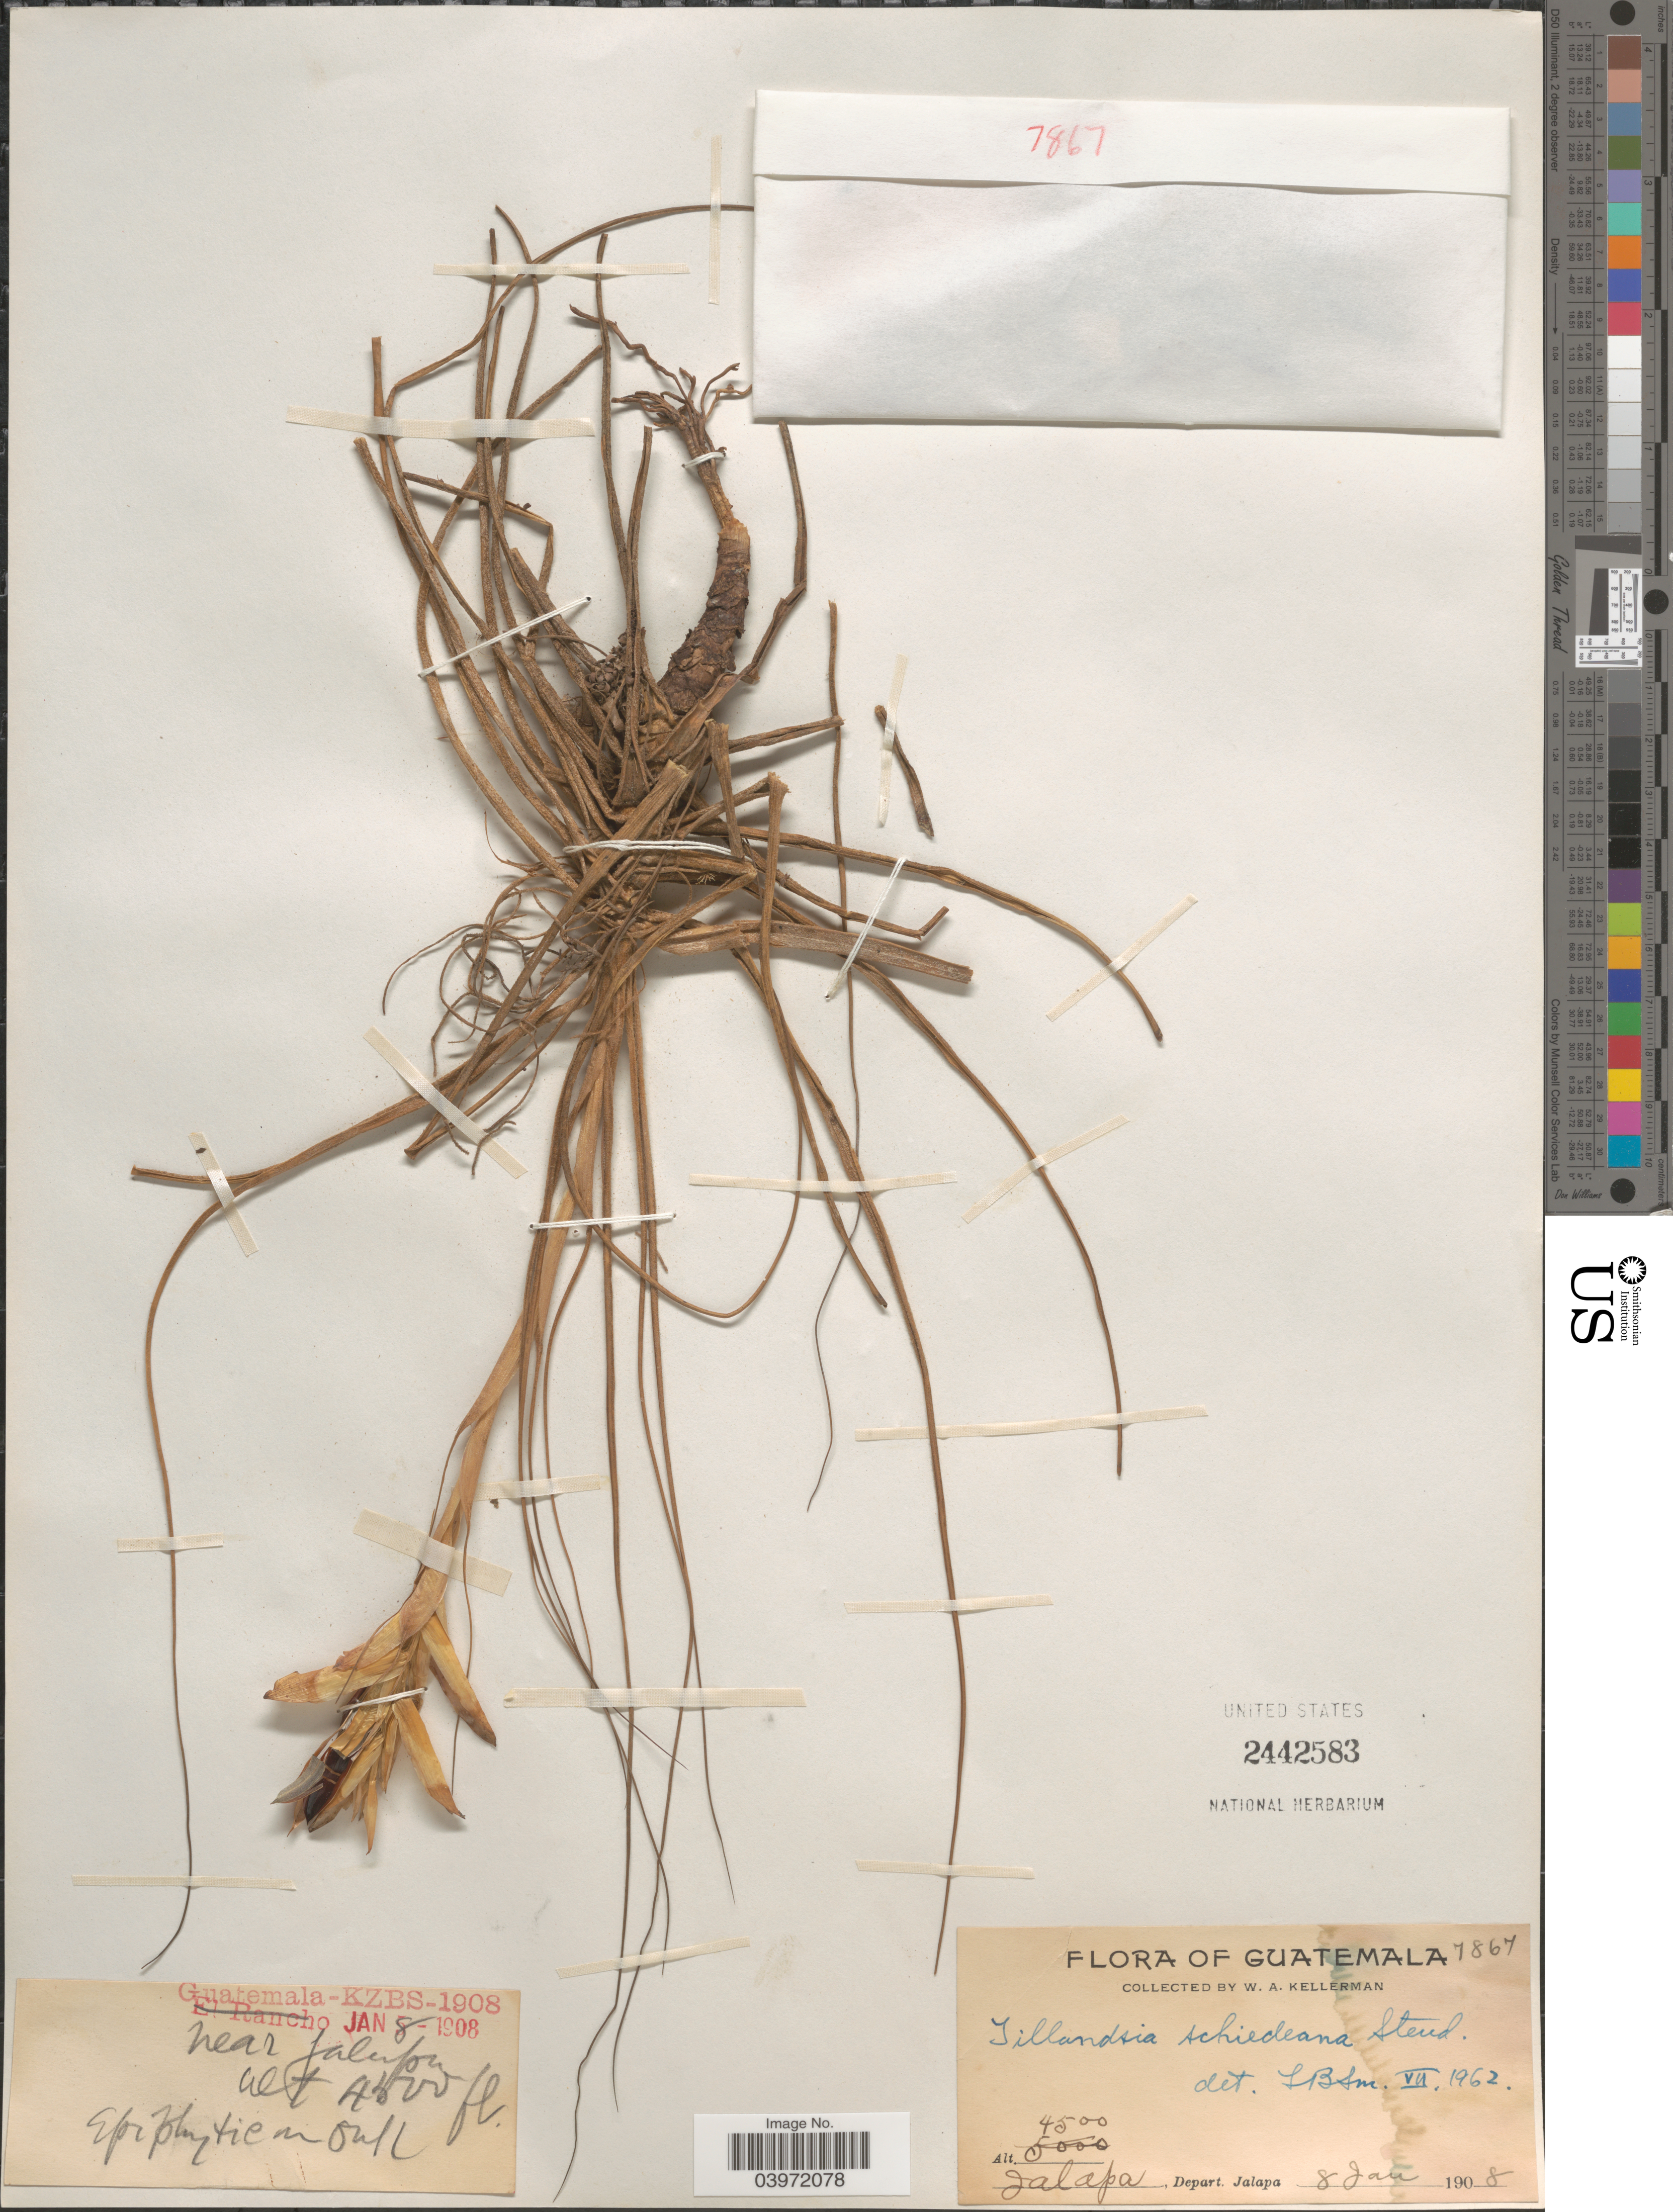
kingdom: Plantae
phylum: Tracheophyta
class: Liliopsida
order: Poales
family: Bromeliaceae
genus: Tillandsia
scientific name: Tillandsia schiedeana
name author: Steud.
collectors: W. Kellerman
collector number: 7867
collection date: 1908-01-08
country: Guatemala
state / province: Jalapa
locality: Near Jalapa. Depart. Jalapa.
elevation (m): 1372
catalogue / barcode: US 2442583